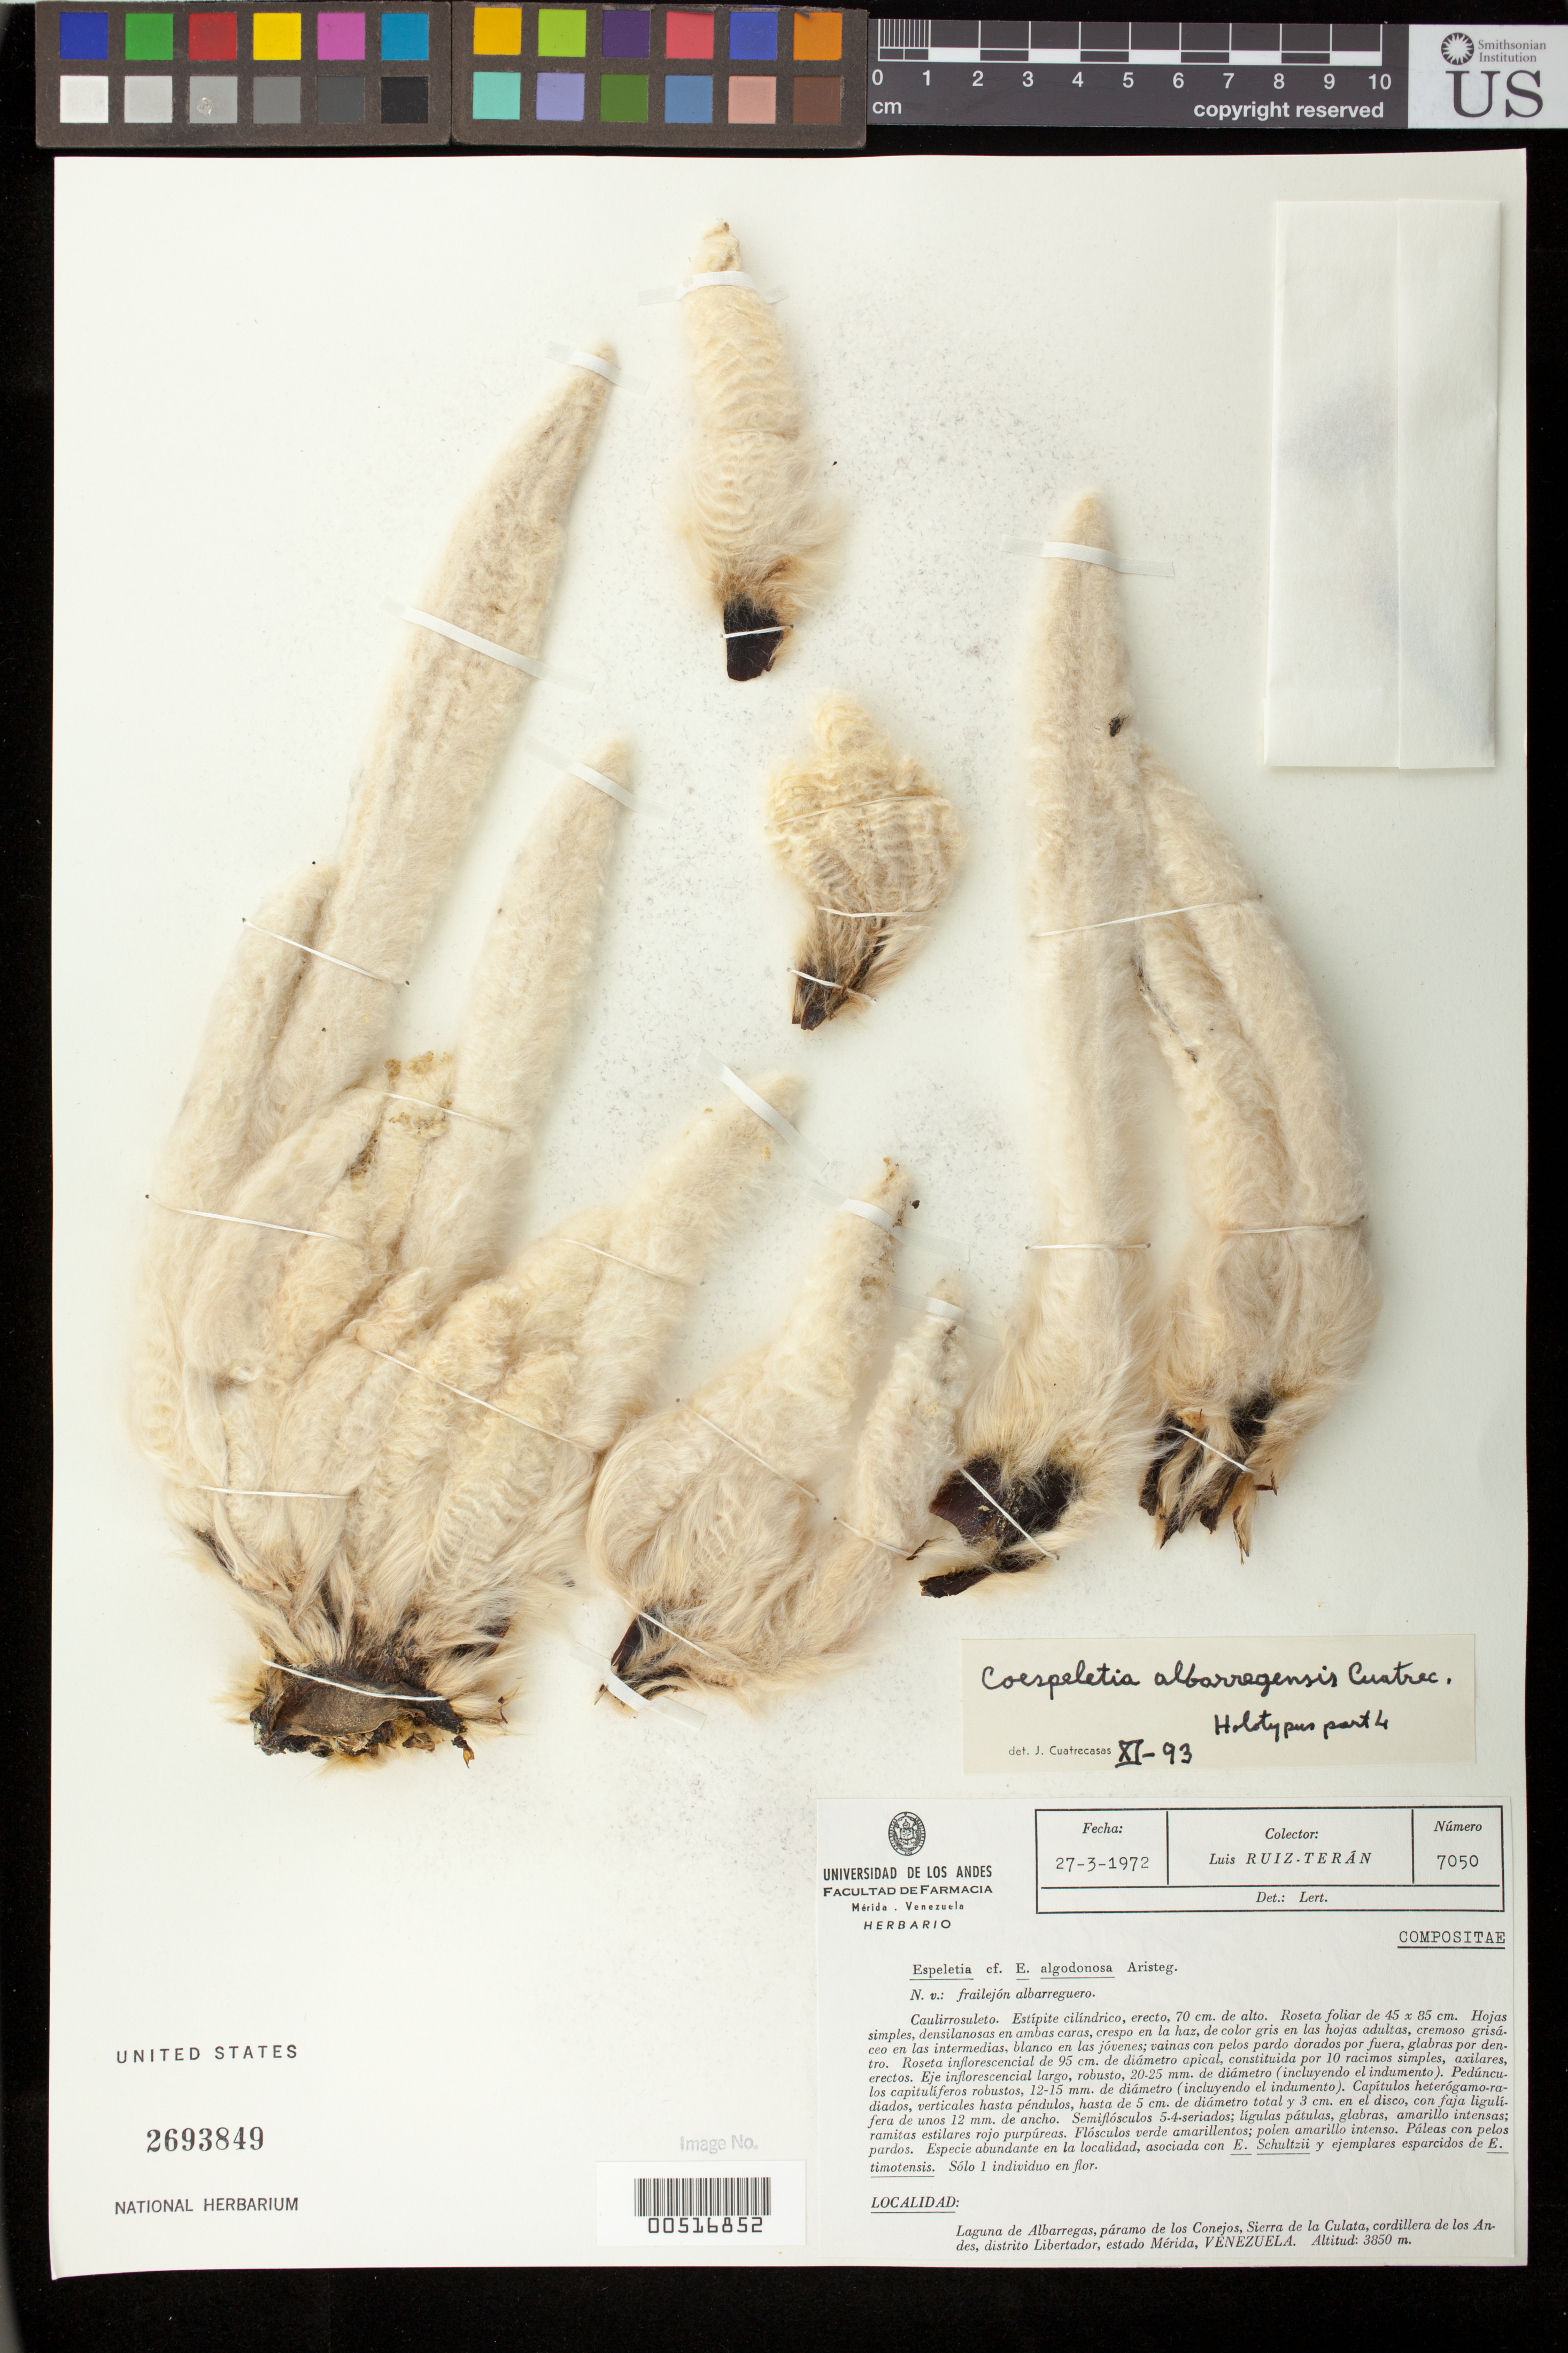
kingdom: Plantae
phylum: Tracheophyta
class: Magnoliopsida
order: Asterales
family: Asteraceae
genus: Coespeletia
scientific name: Coespeletia albarregensis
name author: Cuatrec.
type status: Holotype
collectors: L. E. Ruíz-Terán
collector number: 7050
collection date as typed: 27 Mar 1972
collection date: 1972-03-27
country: Venezuela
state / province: Mérida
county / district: Libertador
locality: Laguna de Albarregas, Páramo de Los Conejos, sierra de La Culata, Cordillera de Los Andes.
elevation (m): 3850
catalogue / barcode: US 2693849